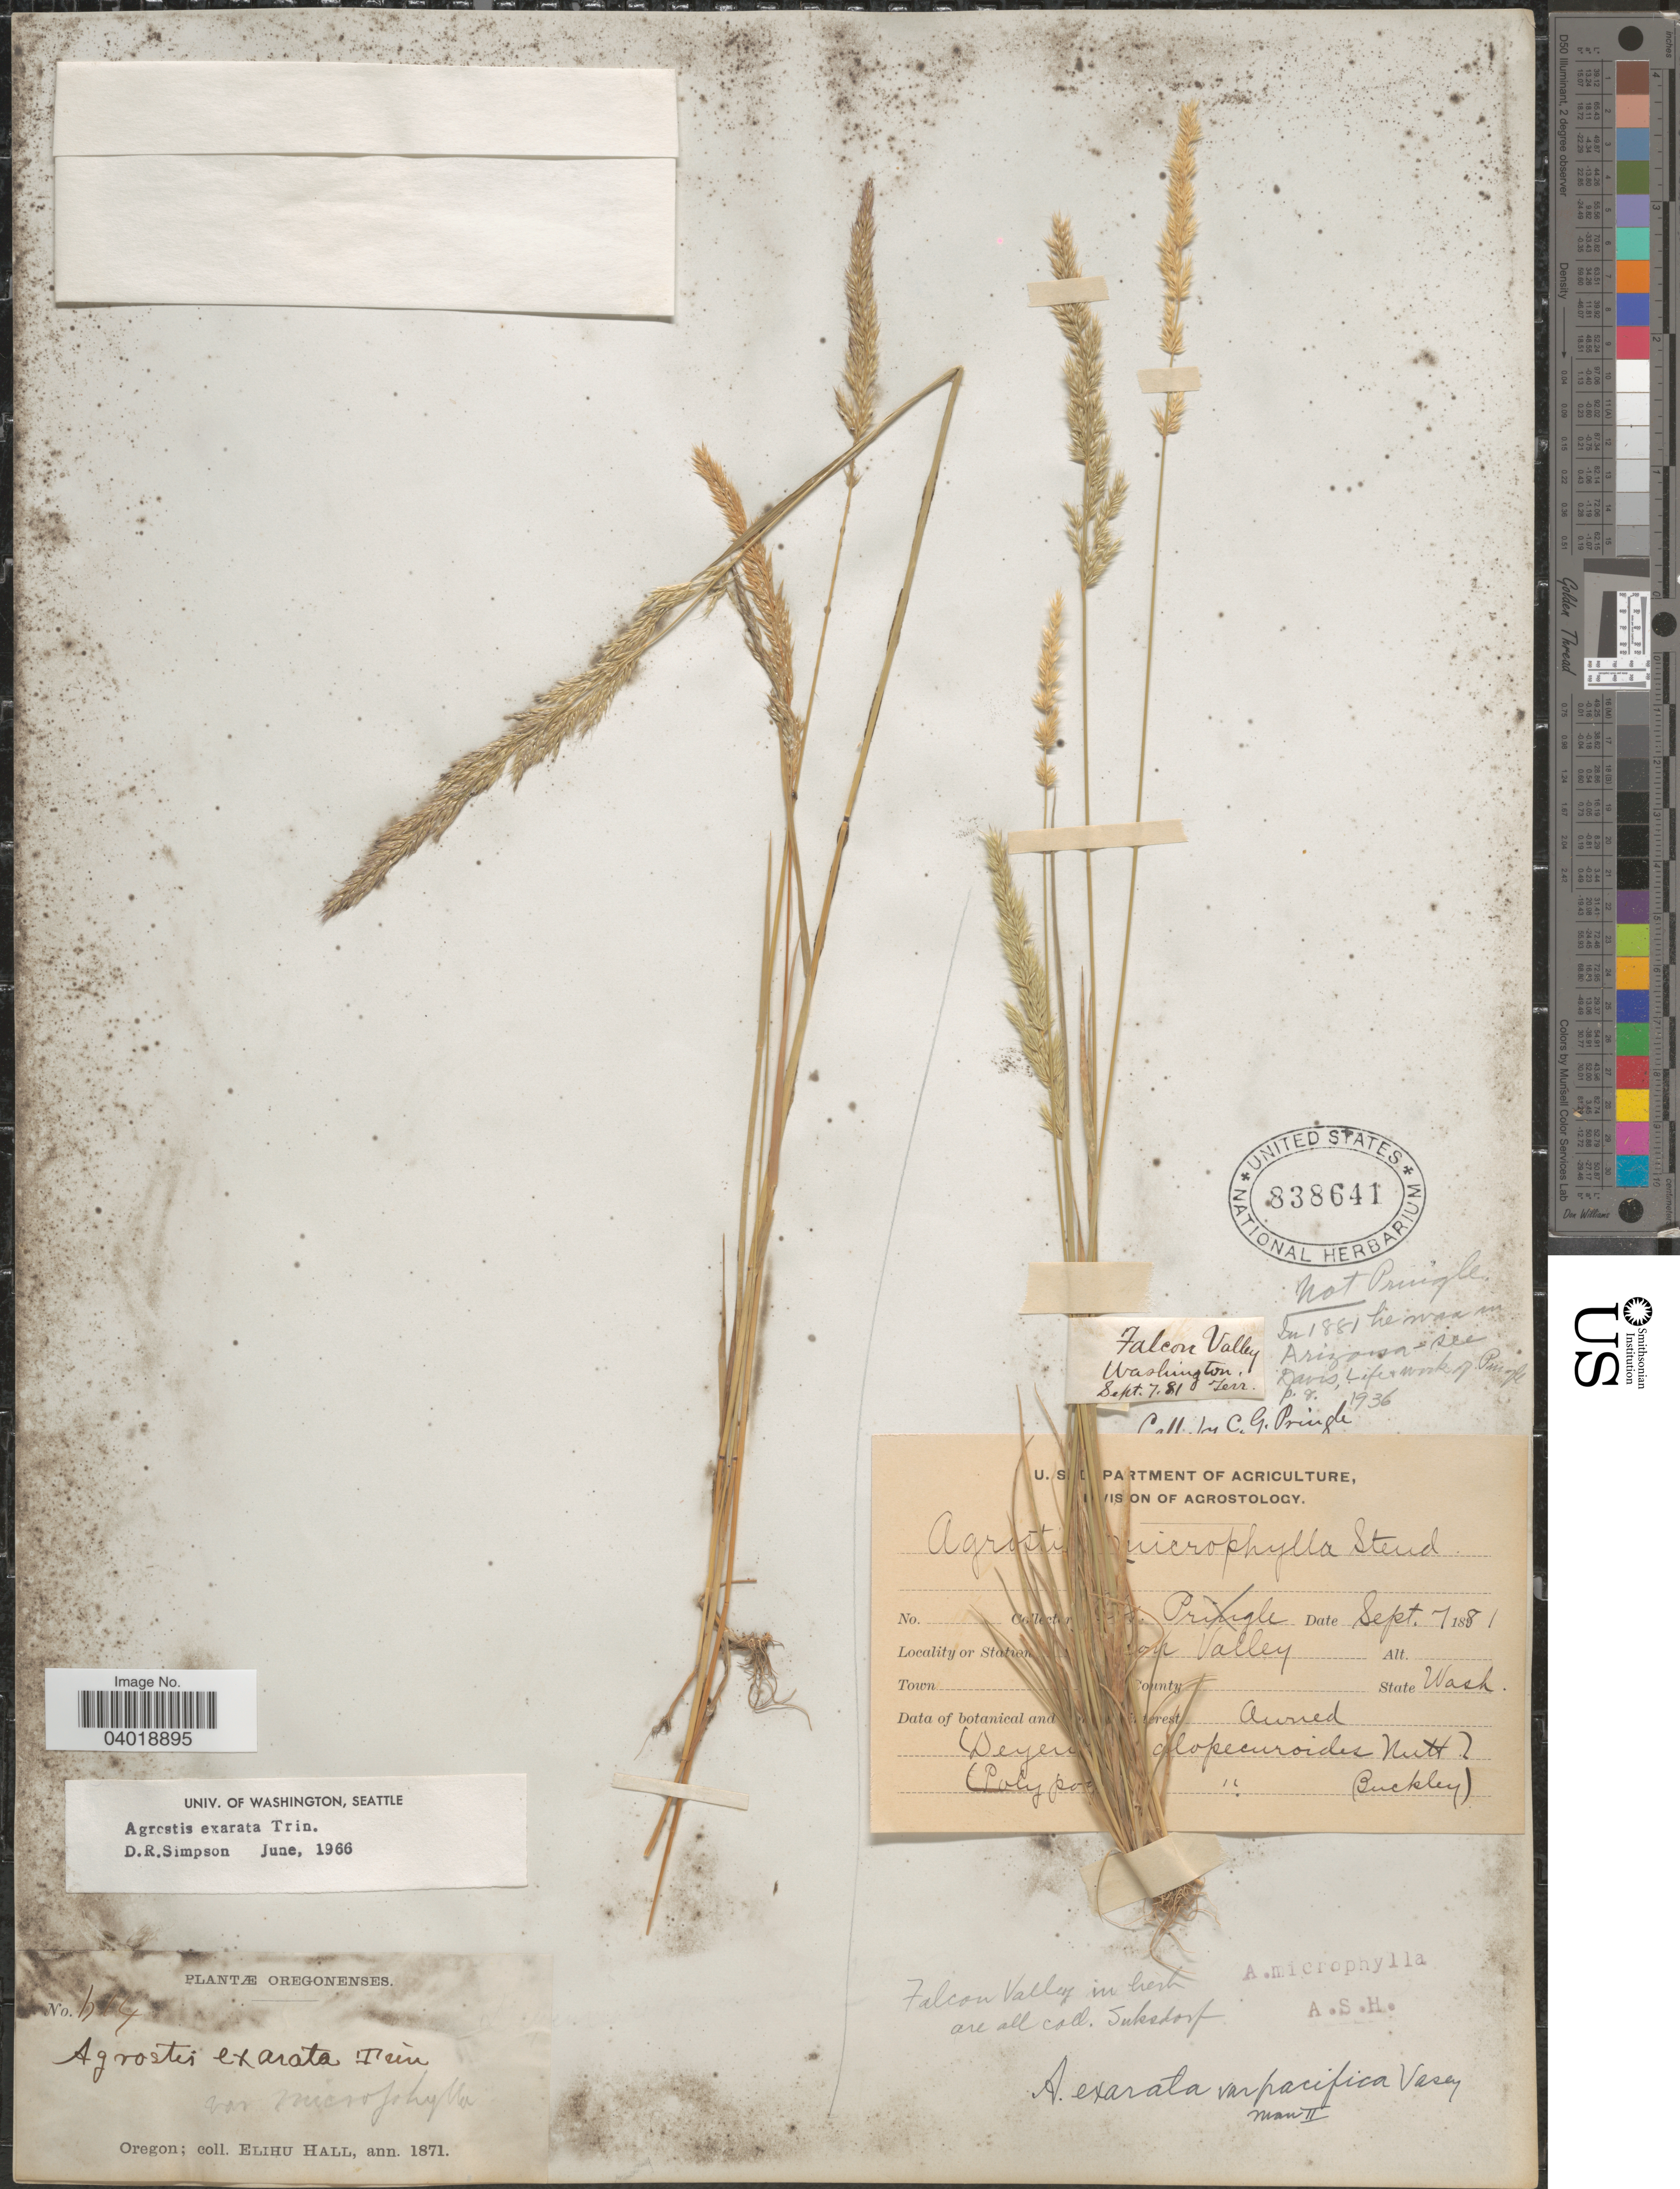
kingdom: Plantae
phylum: Tracheophyta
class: Liliopsida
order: Poales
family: Poaceae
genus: Agrostis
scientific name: Agrostis exarata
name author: Trin.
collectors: E. Hall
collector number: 514*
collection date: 1871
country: United States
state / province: Oregon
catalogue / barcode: US 838641